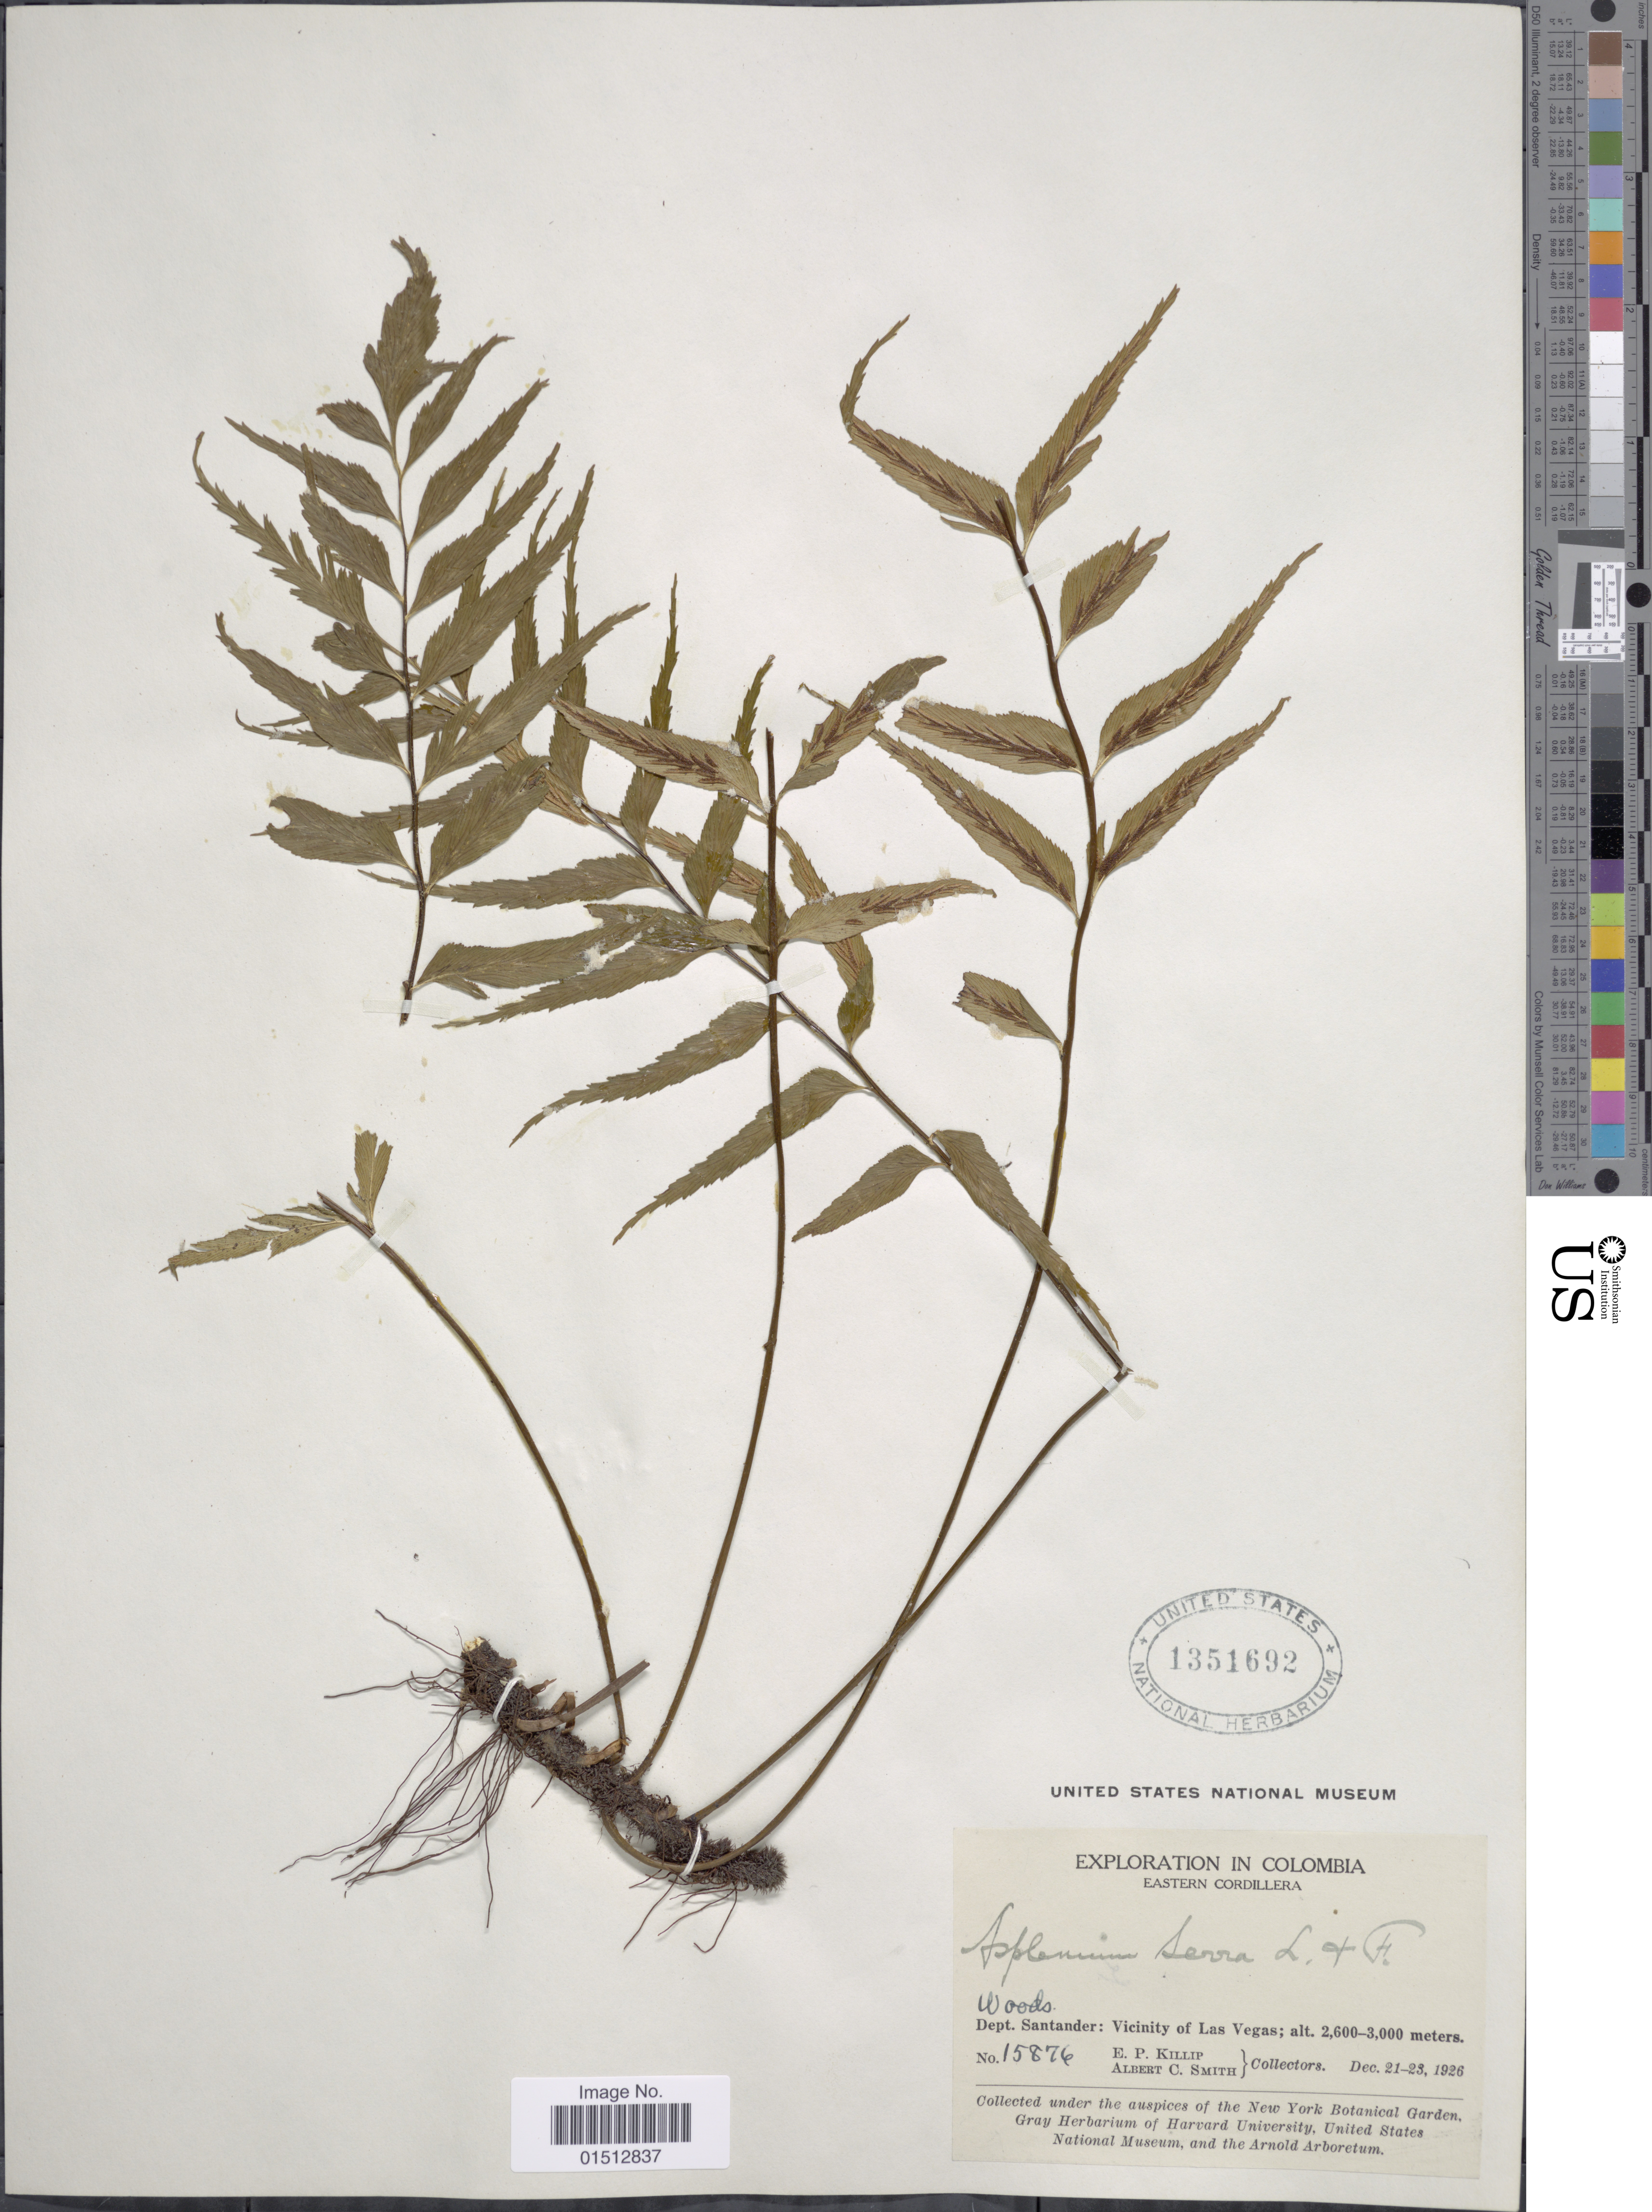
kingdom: Plantae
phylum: Tracheophyta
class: Polypodiopsida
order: Polypodiales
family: Aspleniaceae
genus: Asplenium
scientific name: Asplenium serra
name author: Langsd. & Fisch.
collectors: E. P. Killip & A. C. Smith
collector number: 15876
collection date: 1926-12-21/1926-12-23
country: Colombia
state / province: Santander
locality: Colombia, Eastern Cordillera, Dept. Santander: Vicinity of Las Vegas.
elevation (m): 2600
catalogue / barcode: US 1351692